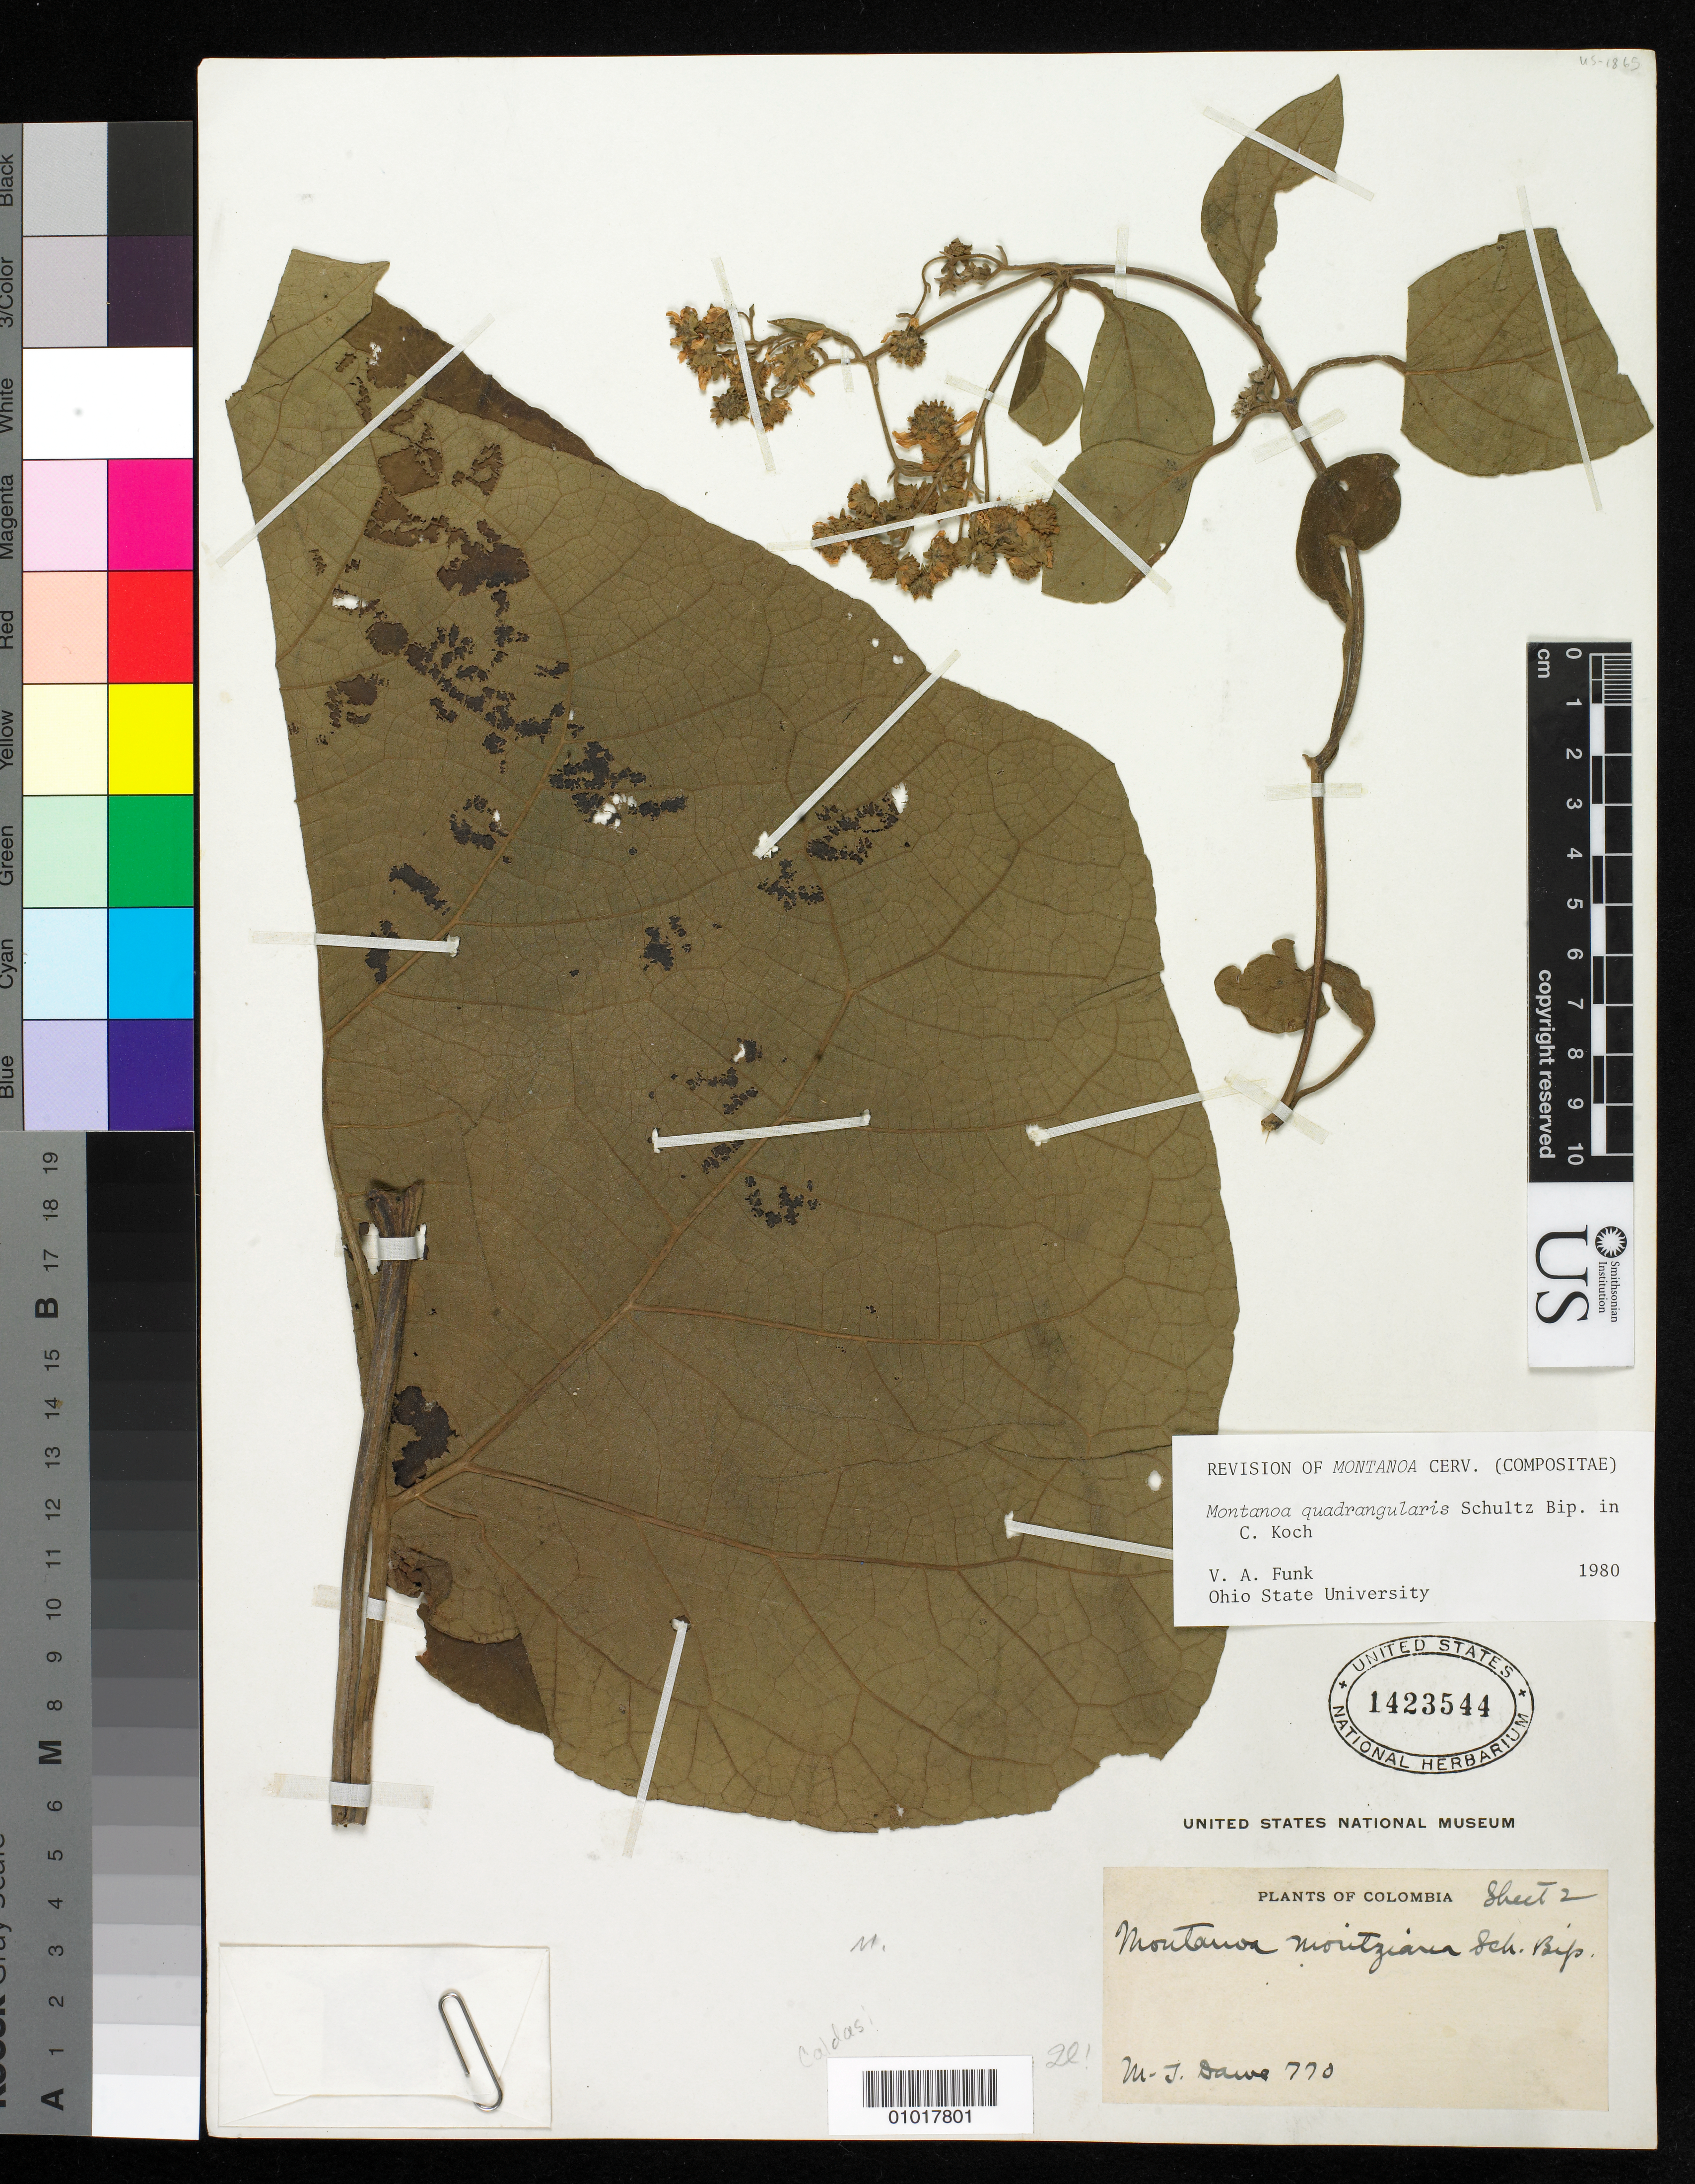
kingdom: Plantae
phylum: Tracheophyta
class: Magnoliopsida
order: Asterales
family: Asteraceae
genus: Montanoa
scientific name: Montanoa quadrangularis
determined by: Funk, Vicki A., (BOT), Smithsonian Institution - National Museum of Natural History (UNITED STATES)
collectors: M. T. Dawe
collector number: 770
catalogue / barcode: US 1423544